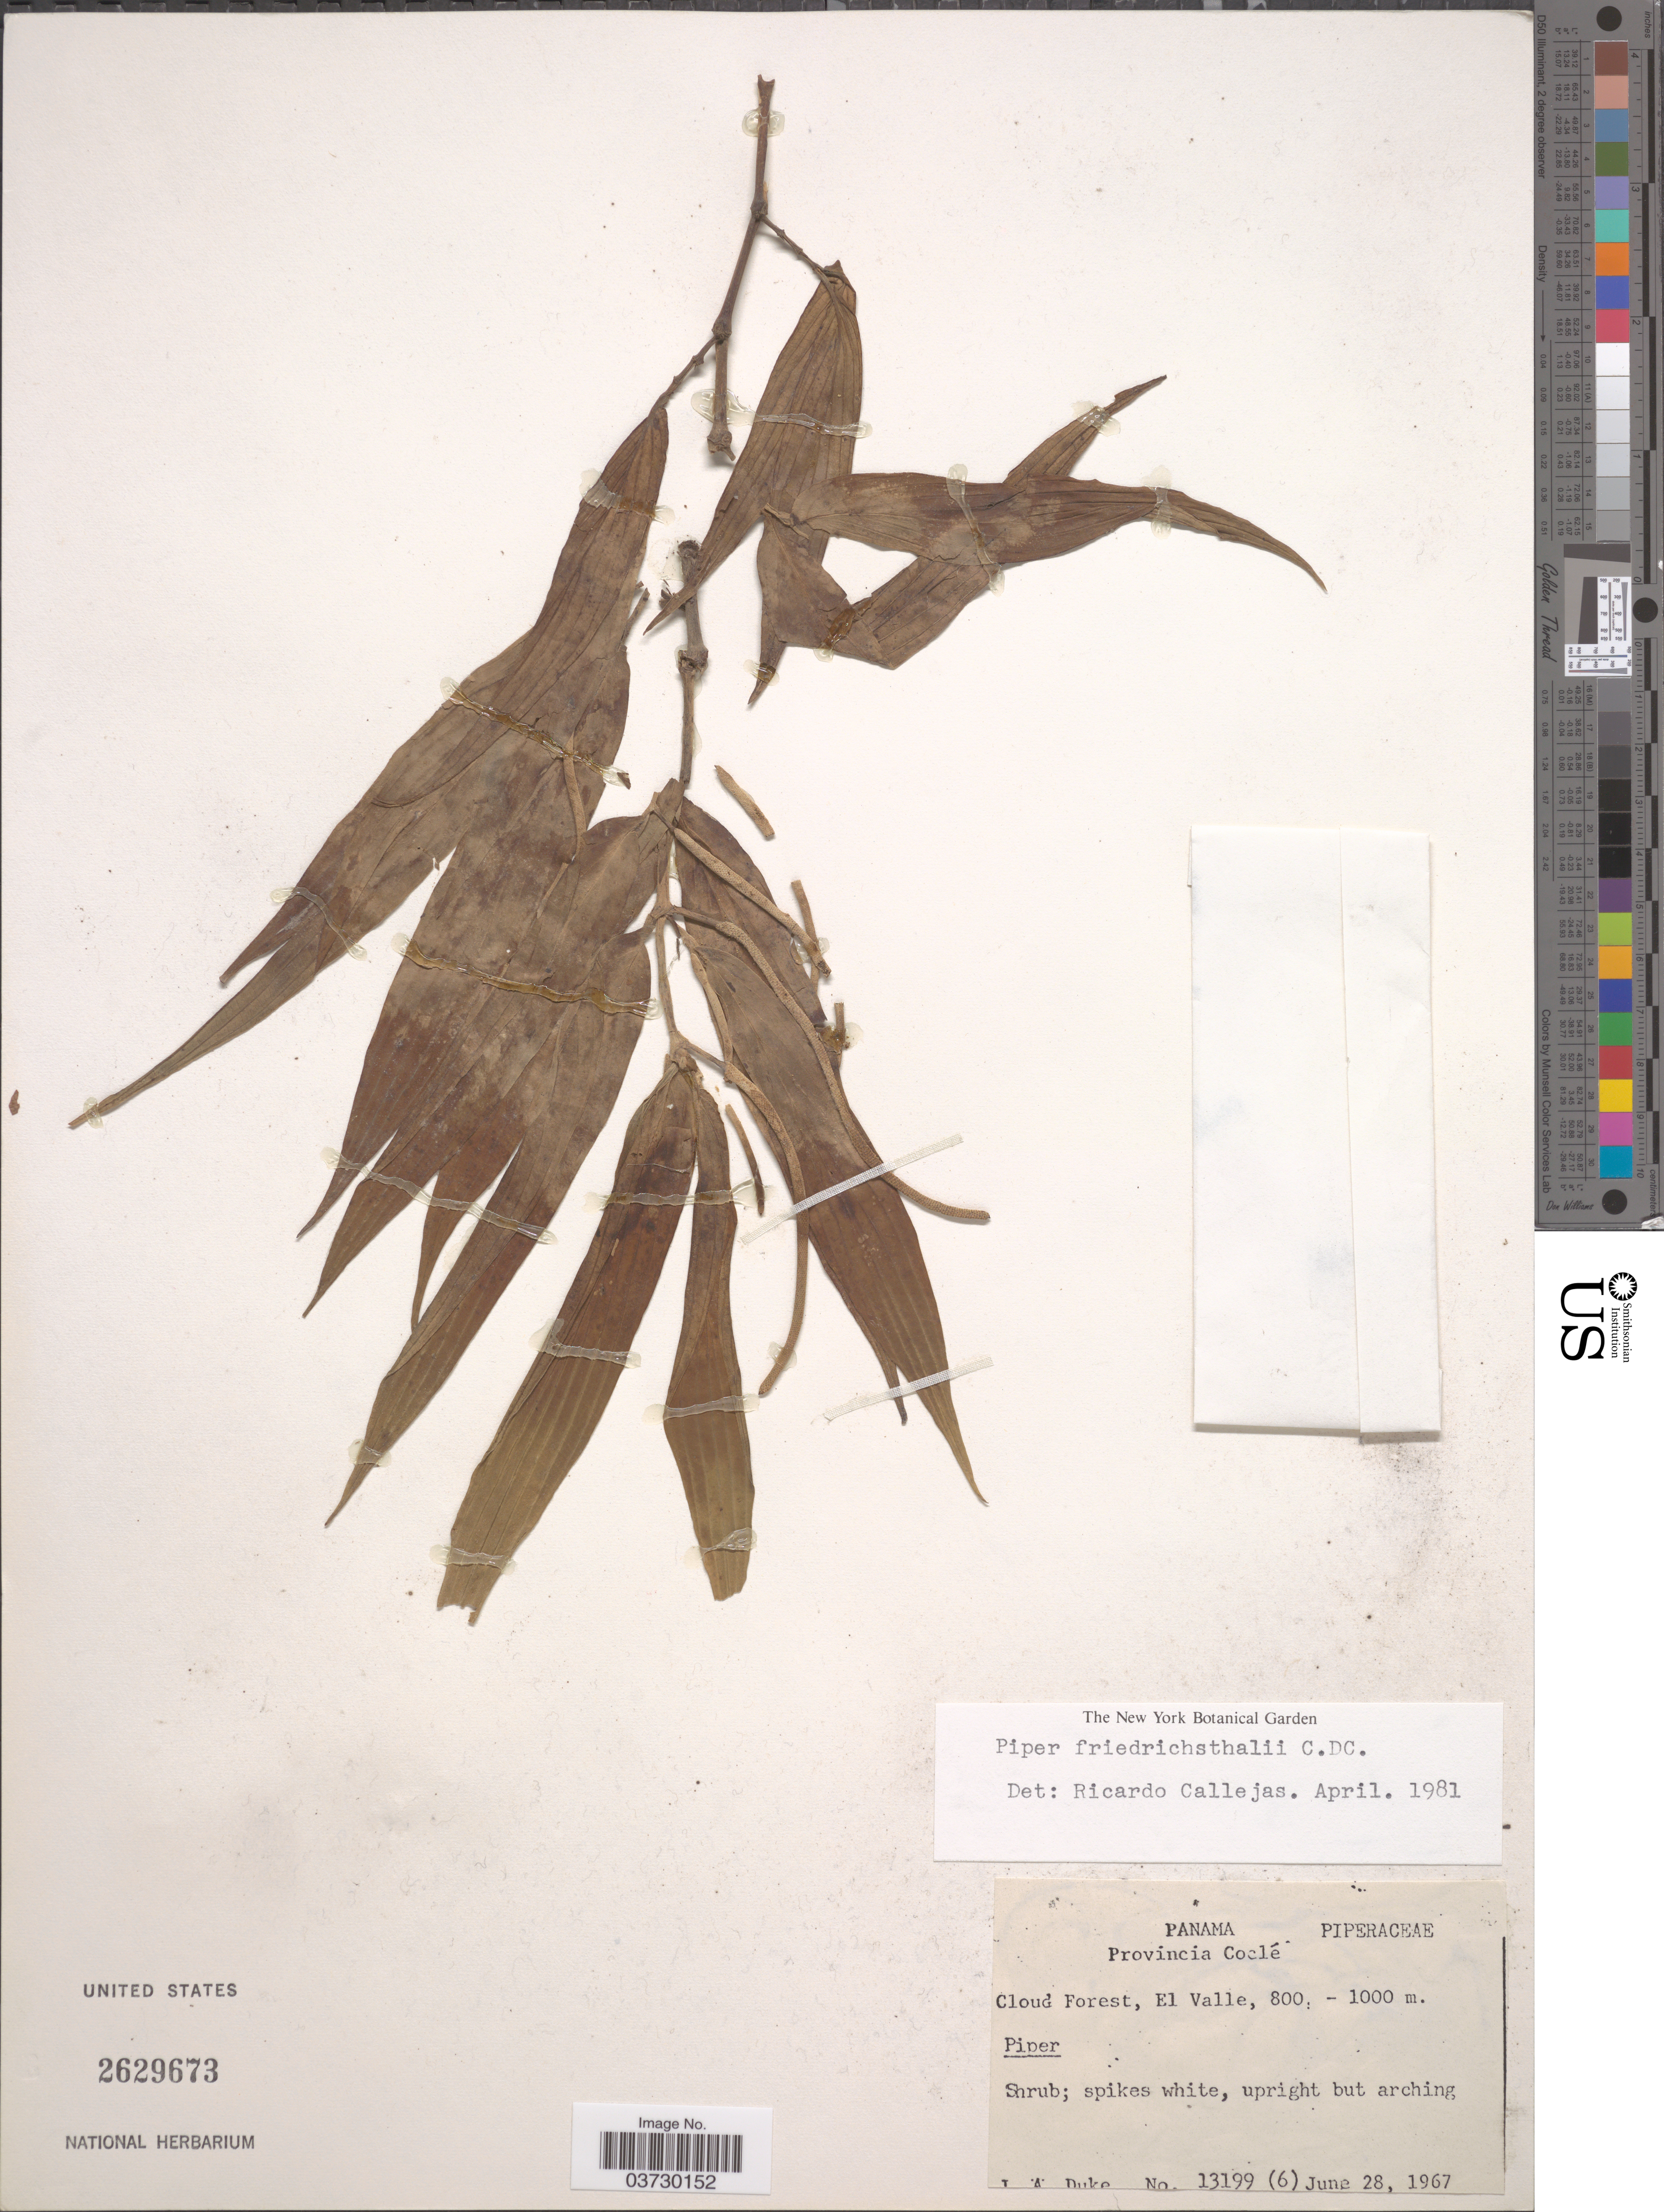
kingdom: Plantae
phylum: Tracheophyta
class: Magnoliopsida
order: Piperales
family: Piperaceae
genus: Piper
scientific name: Piper friedrichsthalii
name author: C. DC.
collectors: J. A. Duke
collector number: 13199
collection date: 1967-06-28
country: Panama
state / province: Cocle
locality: Cloud Forest, El Valle.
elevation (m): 800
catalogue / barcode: US 2629673